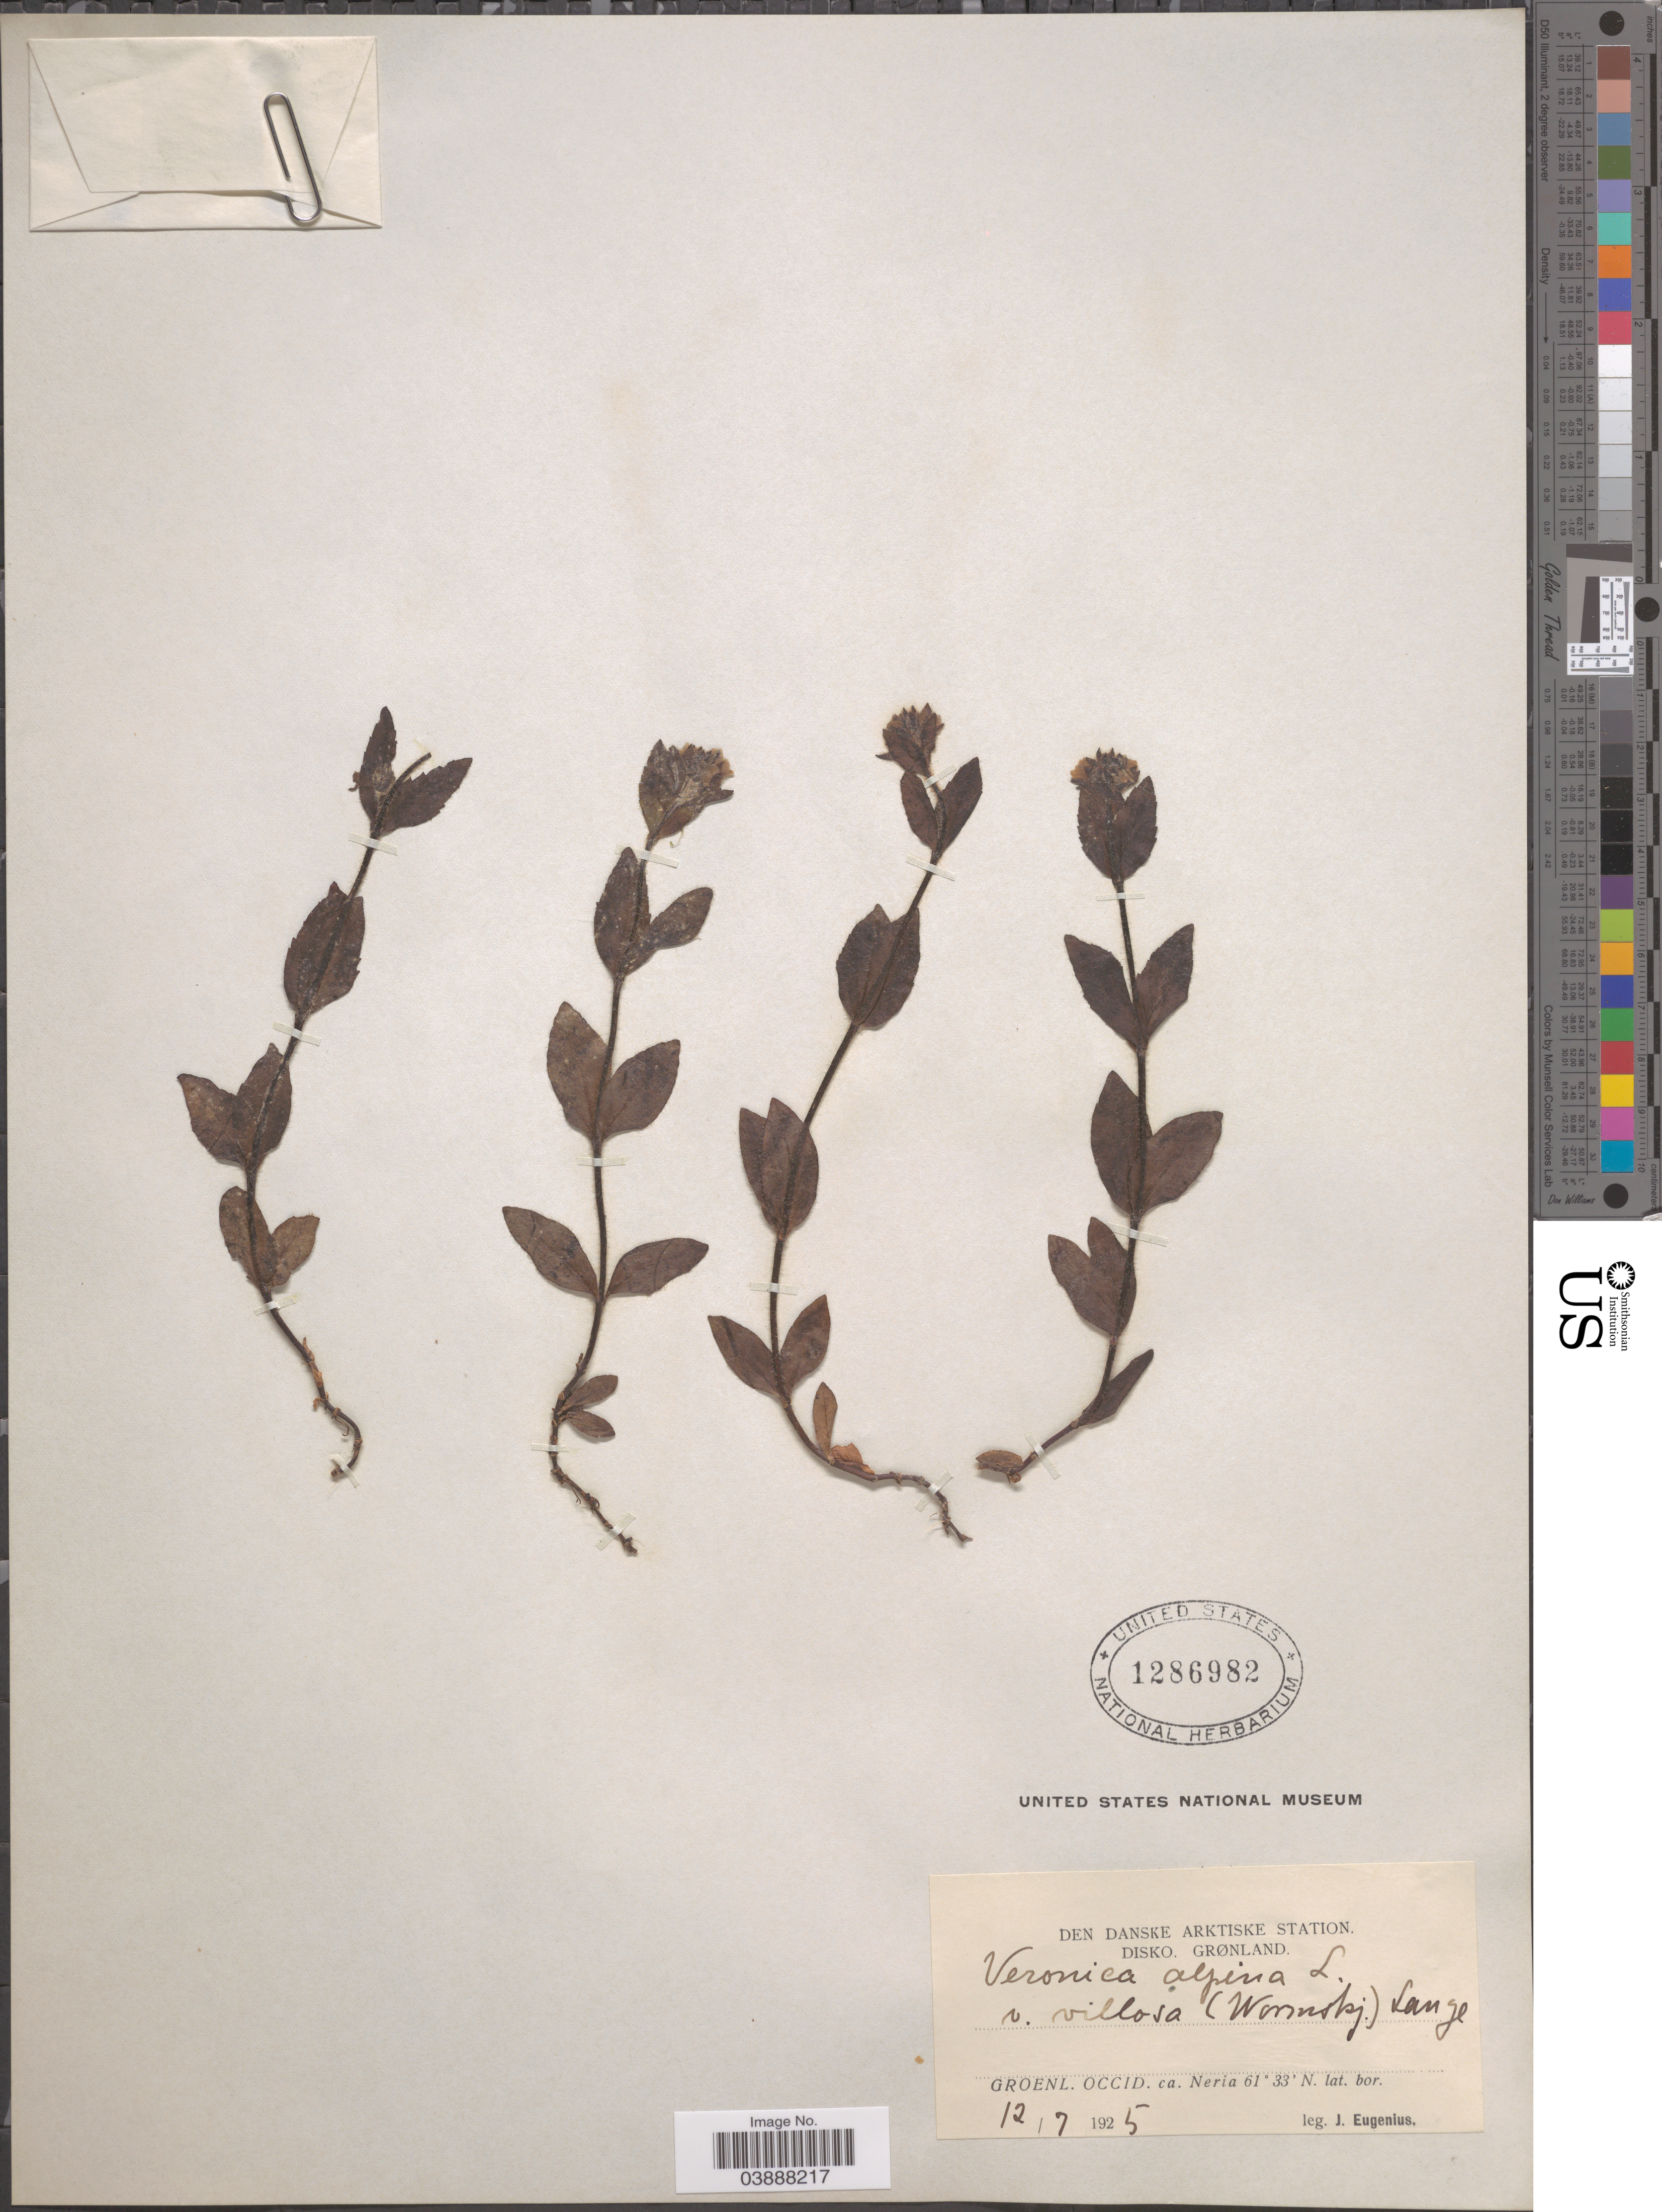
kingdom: Plantae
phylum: Tracheophyta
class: Magnoliopsida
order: Lamiales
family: Plantaginaceae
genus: Veronica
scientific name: Veronica wormskjoldii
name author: Roem. & Schult.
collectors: J. Eugenius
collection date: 1925-07-12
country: Greenland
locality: Den Danske Arktiske Station. Disko. Grønland. Groenl. occid. ca. Neria.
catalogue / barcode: US 1286982